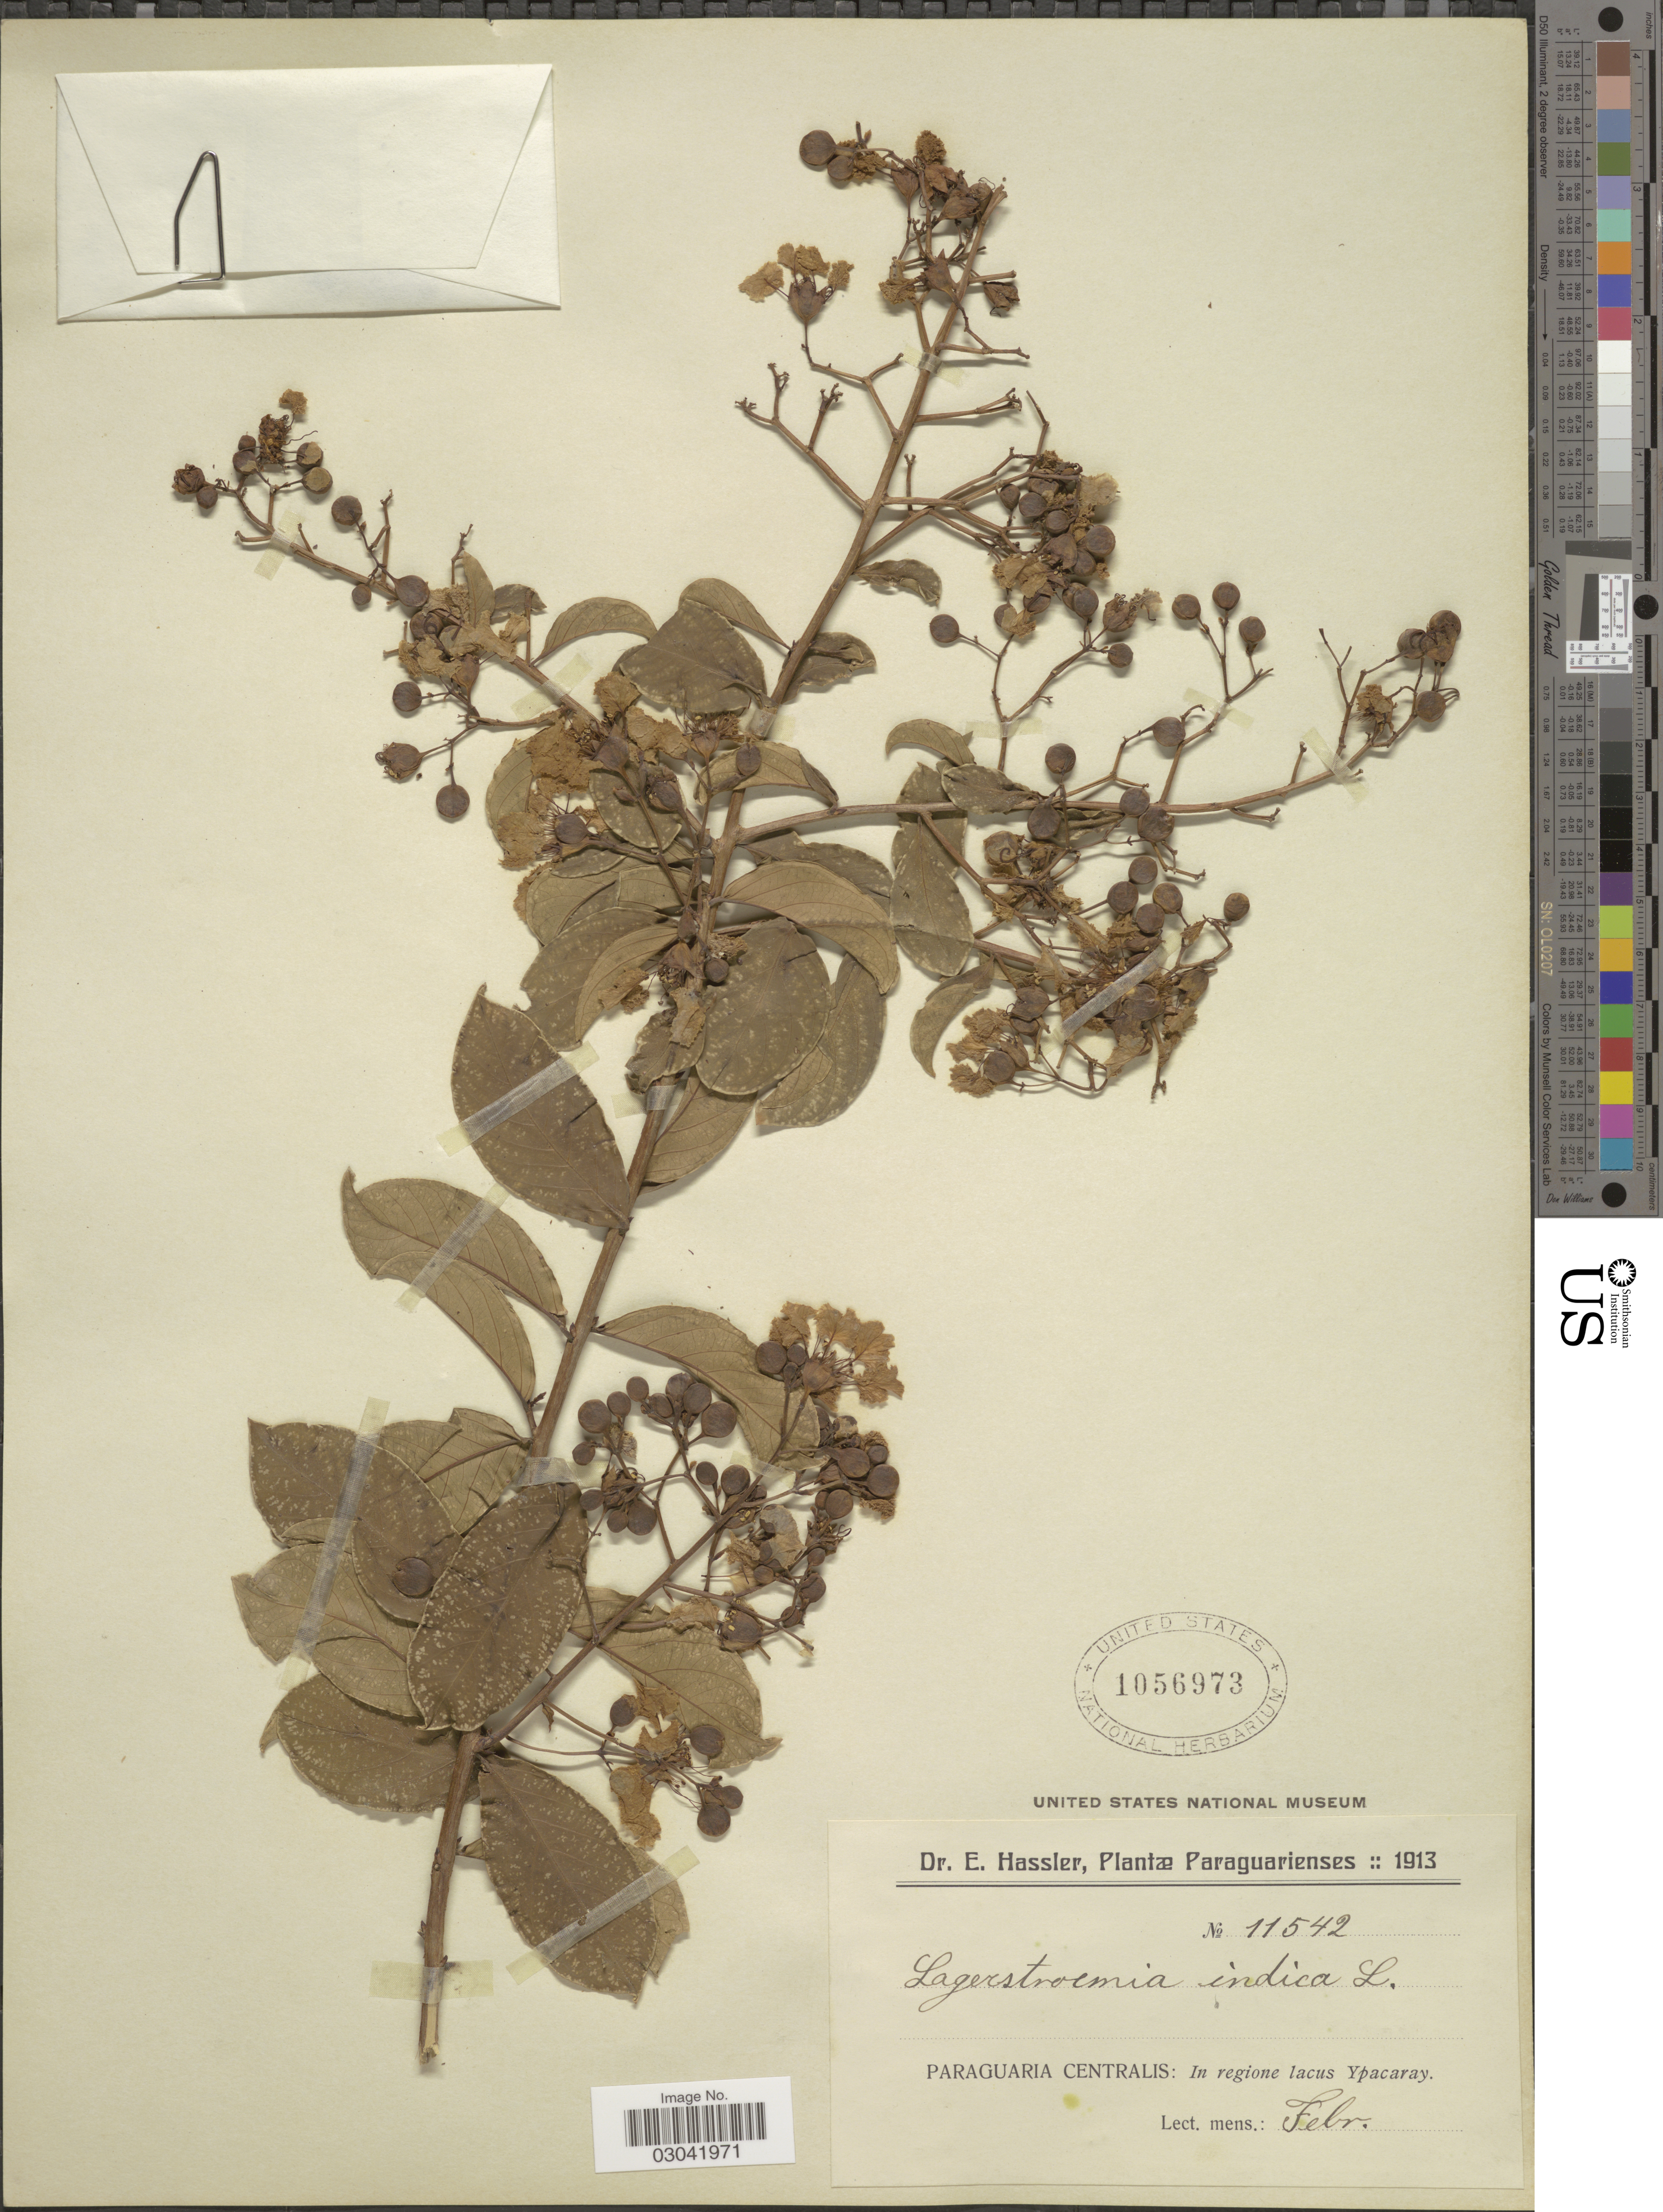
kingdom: Plantae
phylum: Tracheophyta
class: Magnoliopsida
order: Myrtales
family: Lythraceae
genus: Lagerstroemia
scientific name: Lagerstroemia indica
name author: L.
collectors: E. Hassler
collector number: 11542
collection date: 1913-02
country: Paraguay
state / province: Central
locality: Paraguaria Centralis: In regione lacus Ypacaray.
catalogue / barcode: US 1056973